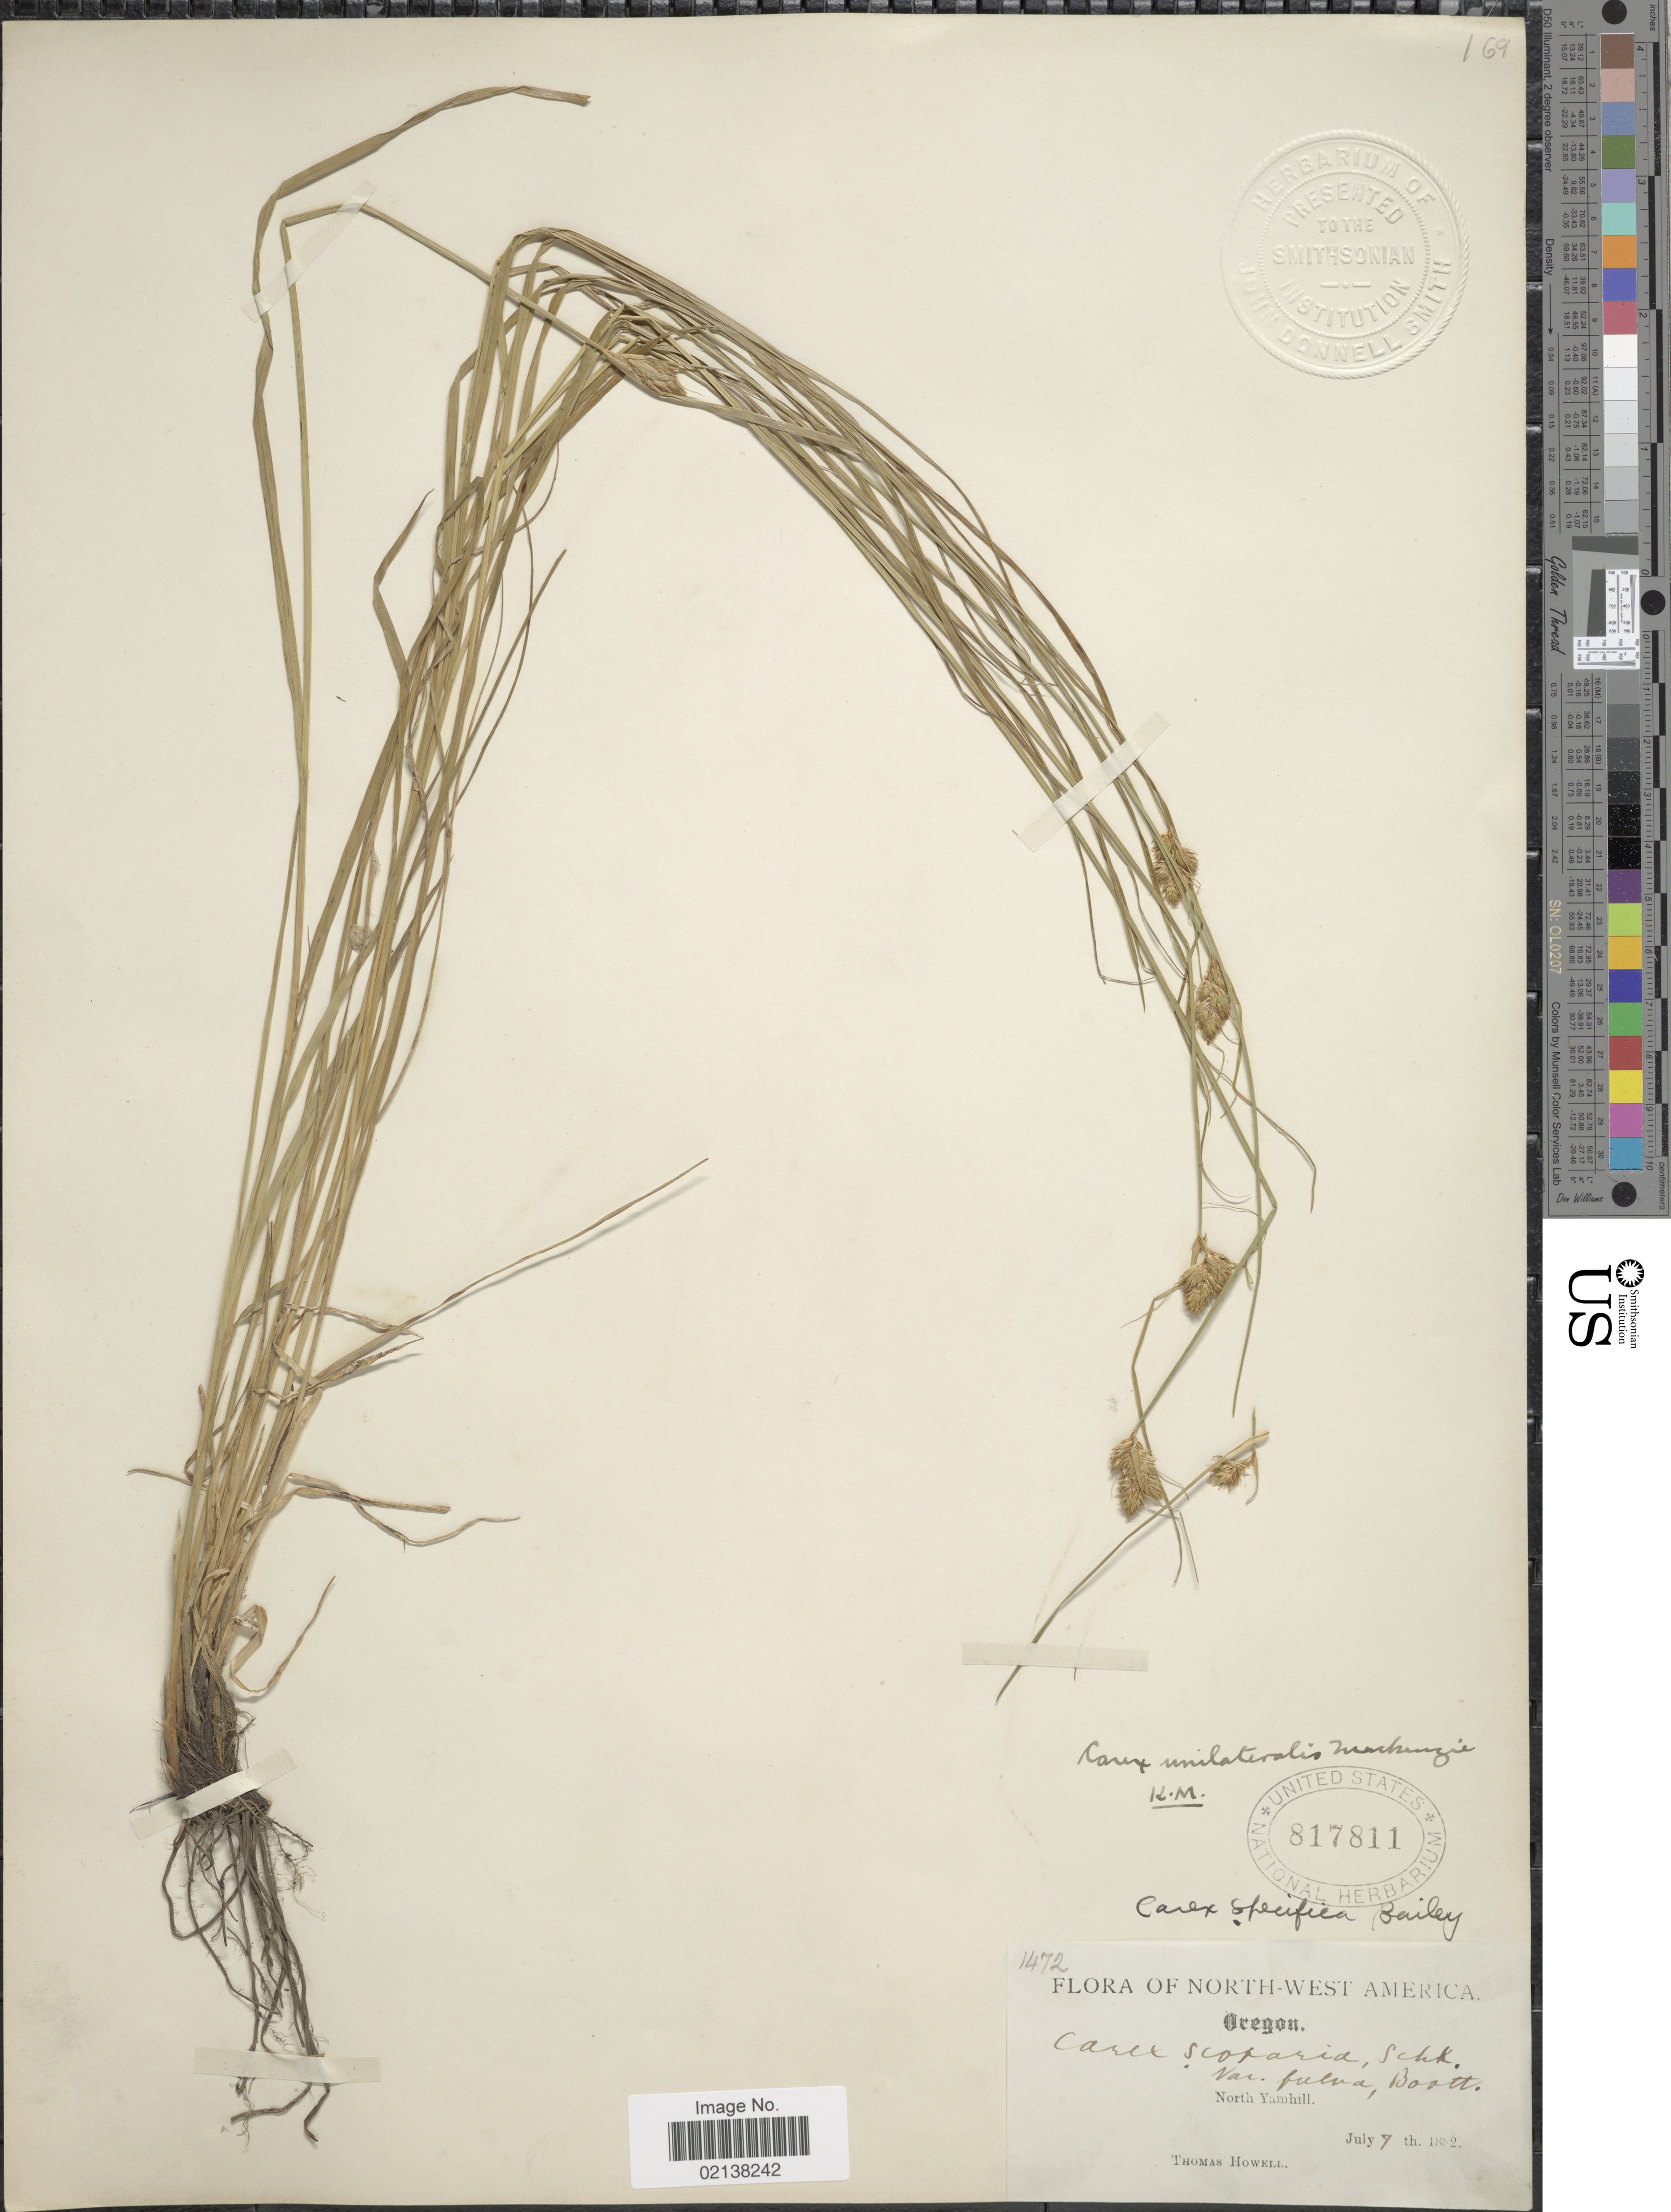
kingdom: Plantae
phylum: Tracheophyta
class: Liliopsida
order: Poales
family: Cyperaceae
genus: Carex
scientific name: Carex unilateralis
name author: Mack.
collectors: T. Howell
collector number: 1472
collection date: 1882-07-07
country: United States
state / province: Oregon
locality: North-west America. North Yamhill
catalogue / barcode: US 817811